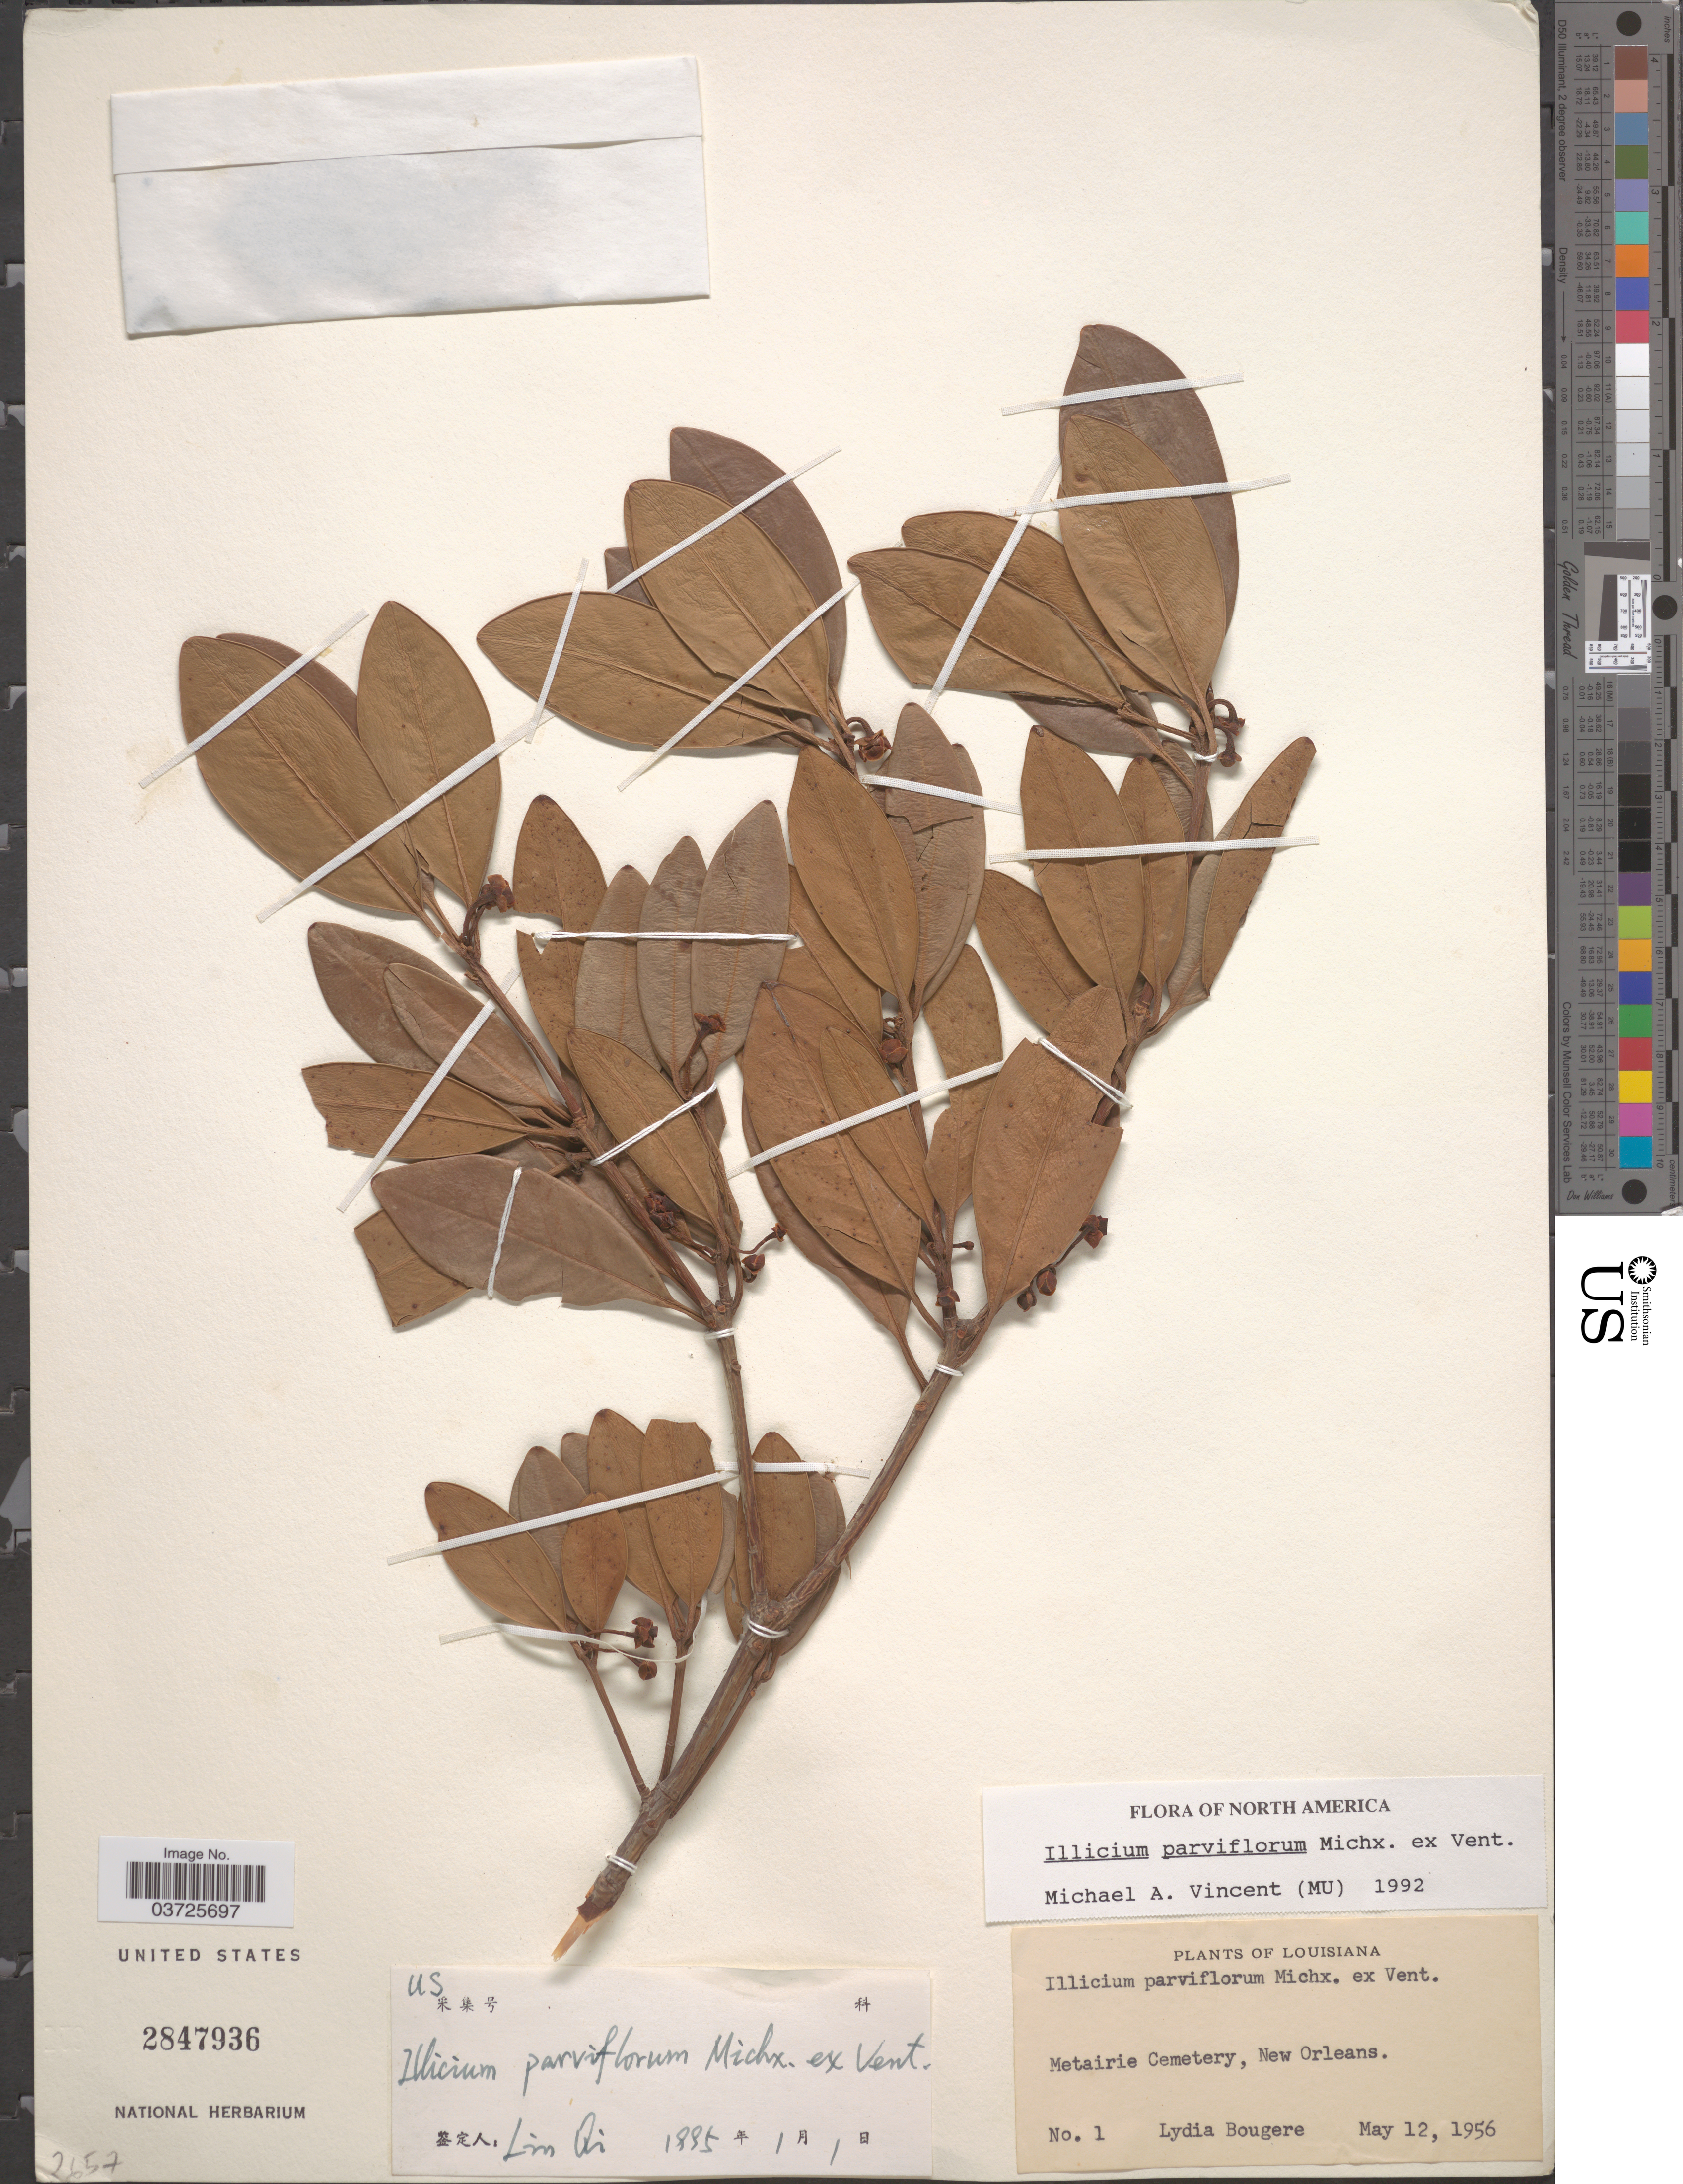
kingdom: Plantae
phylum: Tracheophyta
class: Magnoliopsida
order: Austrobaileyales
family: Schisandraceae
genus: Illicium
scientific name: Illicium parviflorum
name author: Michx. ex Vent.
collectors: L. Bougere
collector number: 1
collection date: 1956-05-12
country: United States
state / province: Louisiana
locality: Metairie Cemetery, New Orleans.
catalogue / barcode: US 2847936